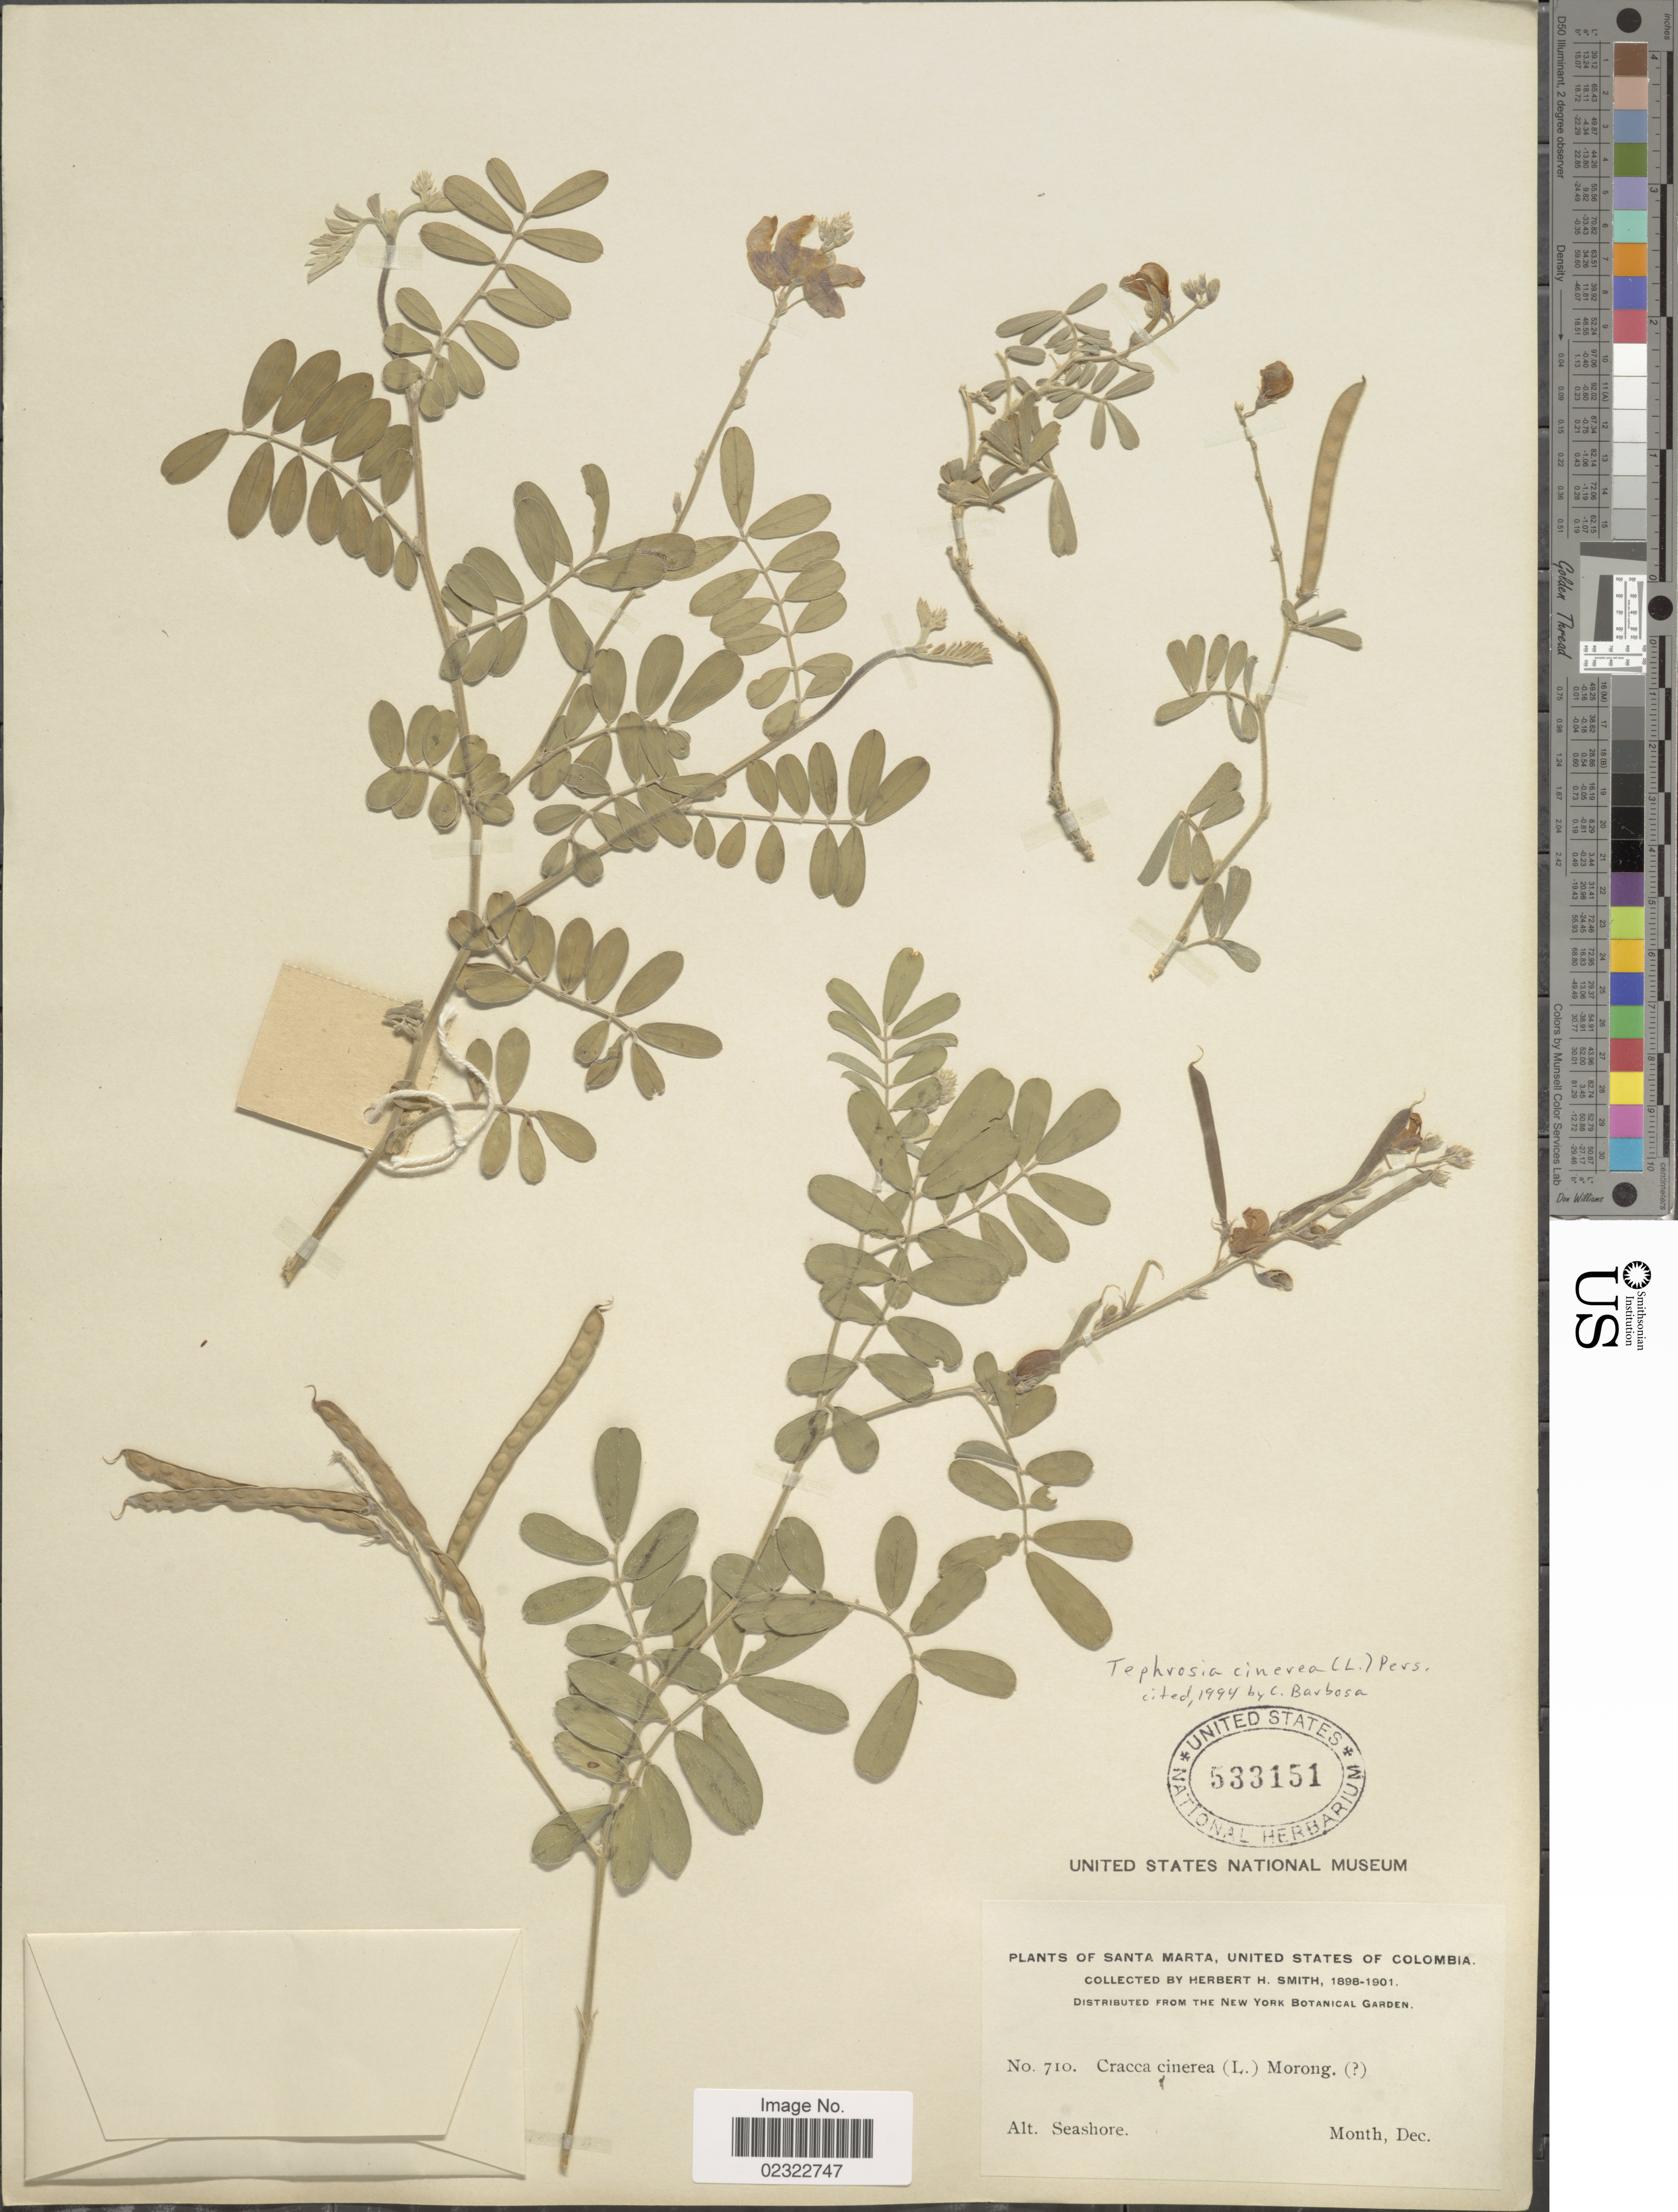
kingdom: Plantae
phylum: Tracheophyta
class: Magnoliopsida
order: Fabales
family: Fabaceae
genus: Tephrosia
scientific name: Tephrosia cinerea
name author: (L.) Pers.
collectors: Herbert H. Smith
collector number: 710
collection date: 1898-12/1901-12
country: Colombia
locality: Santa Marta, United States of Colombia.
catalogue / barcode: US 533151